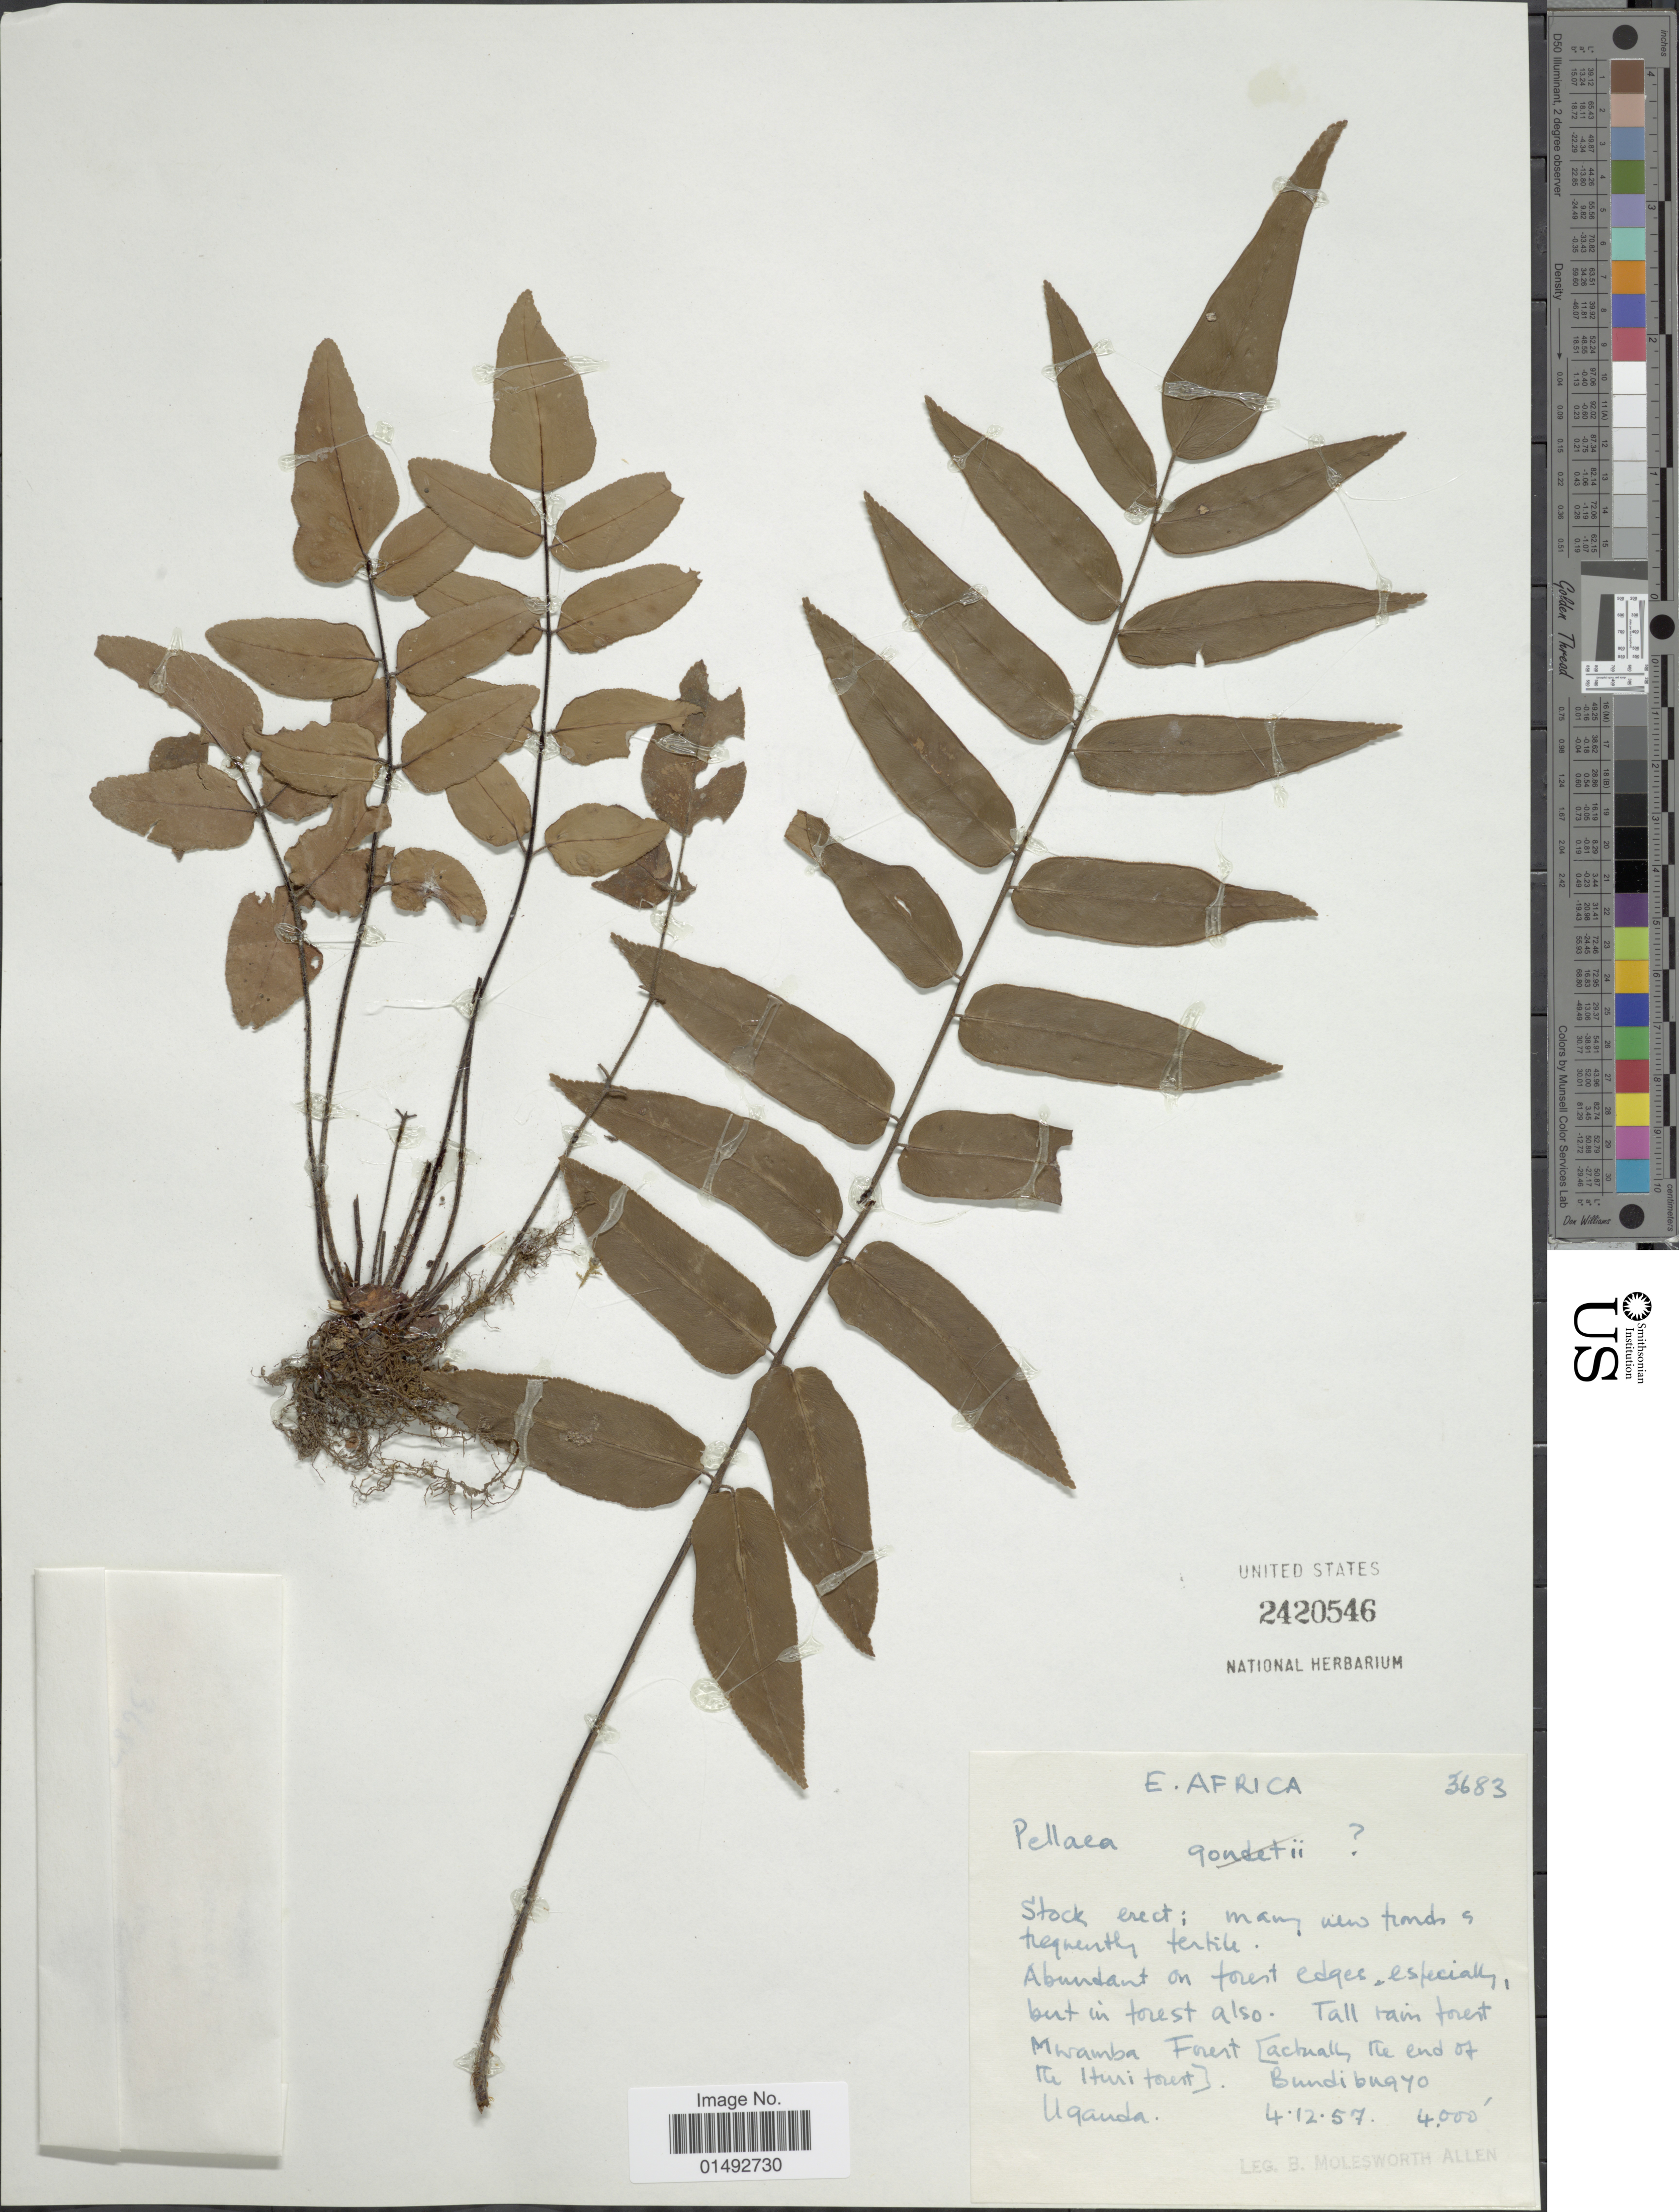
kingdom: Plantae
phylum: Tracheophyta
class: Polypodiopsida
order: Polypodiales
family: Pteridaceae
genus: Pellaea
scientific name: Pellaea sp.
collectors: B. E. G. Molesworth-Allen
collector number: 3683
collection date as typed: Transcribed d/m/y: 4/12/57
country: Uganda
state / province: Western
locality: Mwamba Forest (actually the end of the Ituri forest). Bundibugyo, E. Africa.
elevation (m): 1219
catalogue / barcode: US 2420546